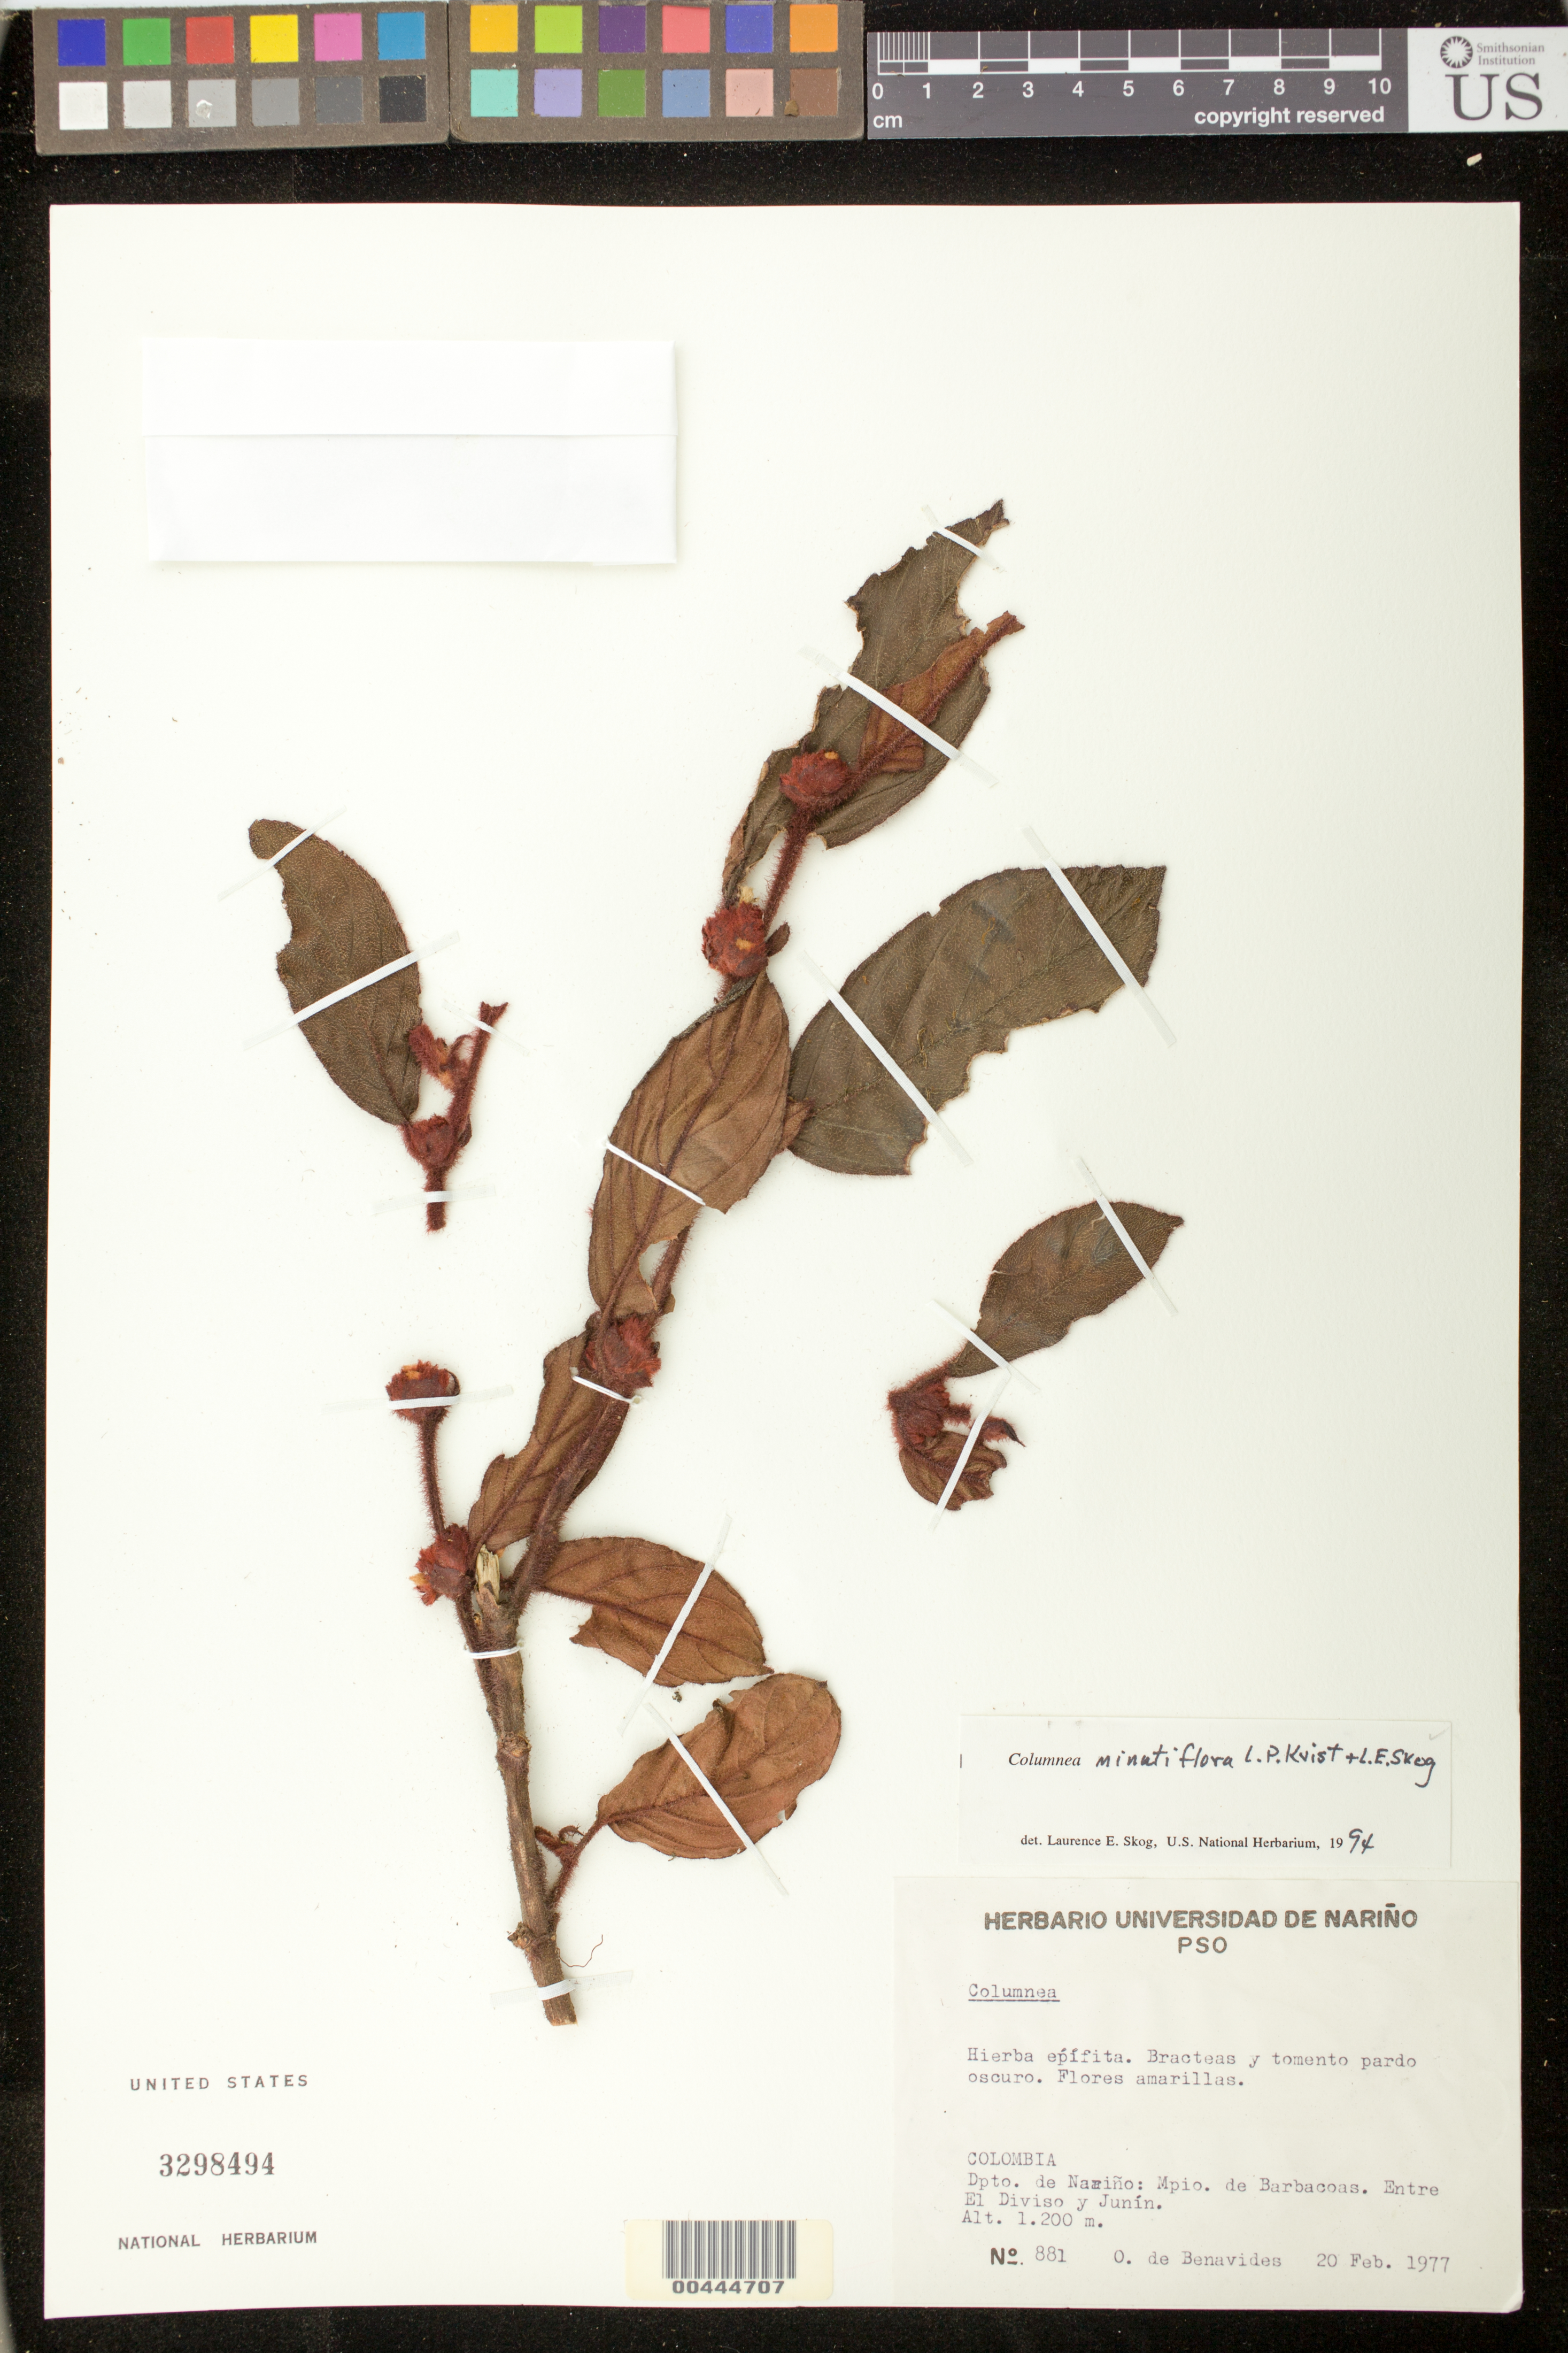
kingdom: Plantae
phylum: Tracheophyta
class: Magnoliopsida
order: Lamiales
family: Gesneriaceae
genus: Columnea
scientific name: Columnea herthae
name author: Mansf.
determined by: Clark, J. L.; Skog, Laurence E.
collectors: Olga S. de Benavides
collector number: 881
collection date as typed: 20 Feb 1977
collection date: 1977-02-20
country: Colombia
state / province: Nariño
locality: Barbacoas mun., between el diviso and junin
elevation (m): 1200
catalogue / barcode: US 3298494